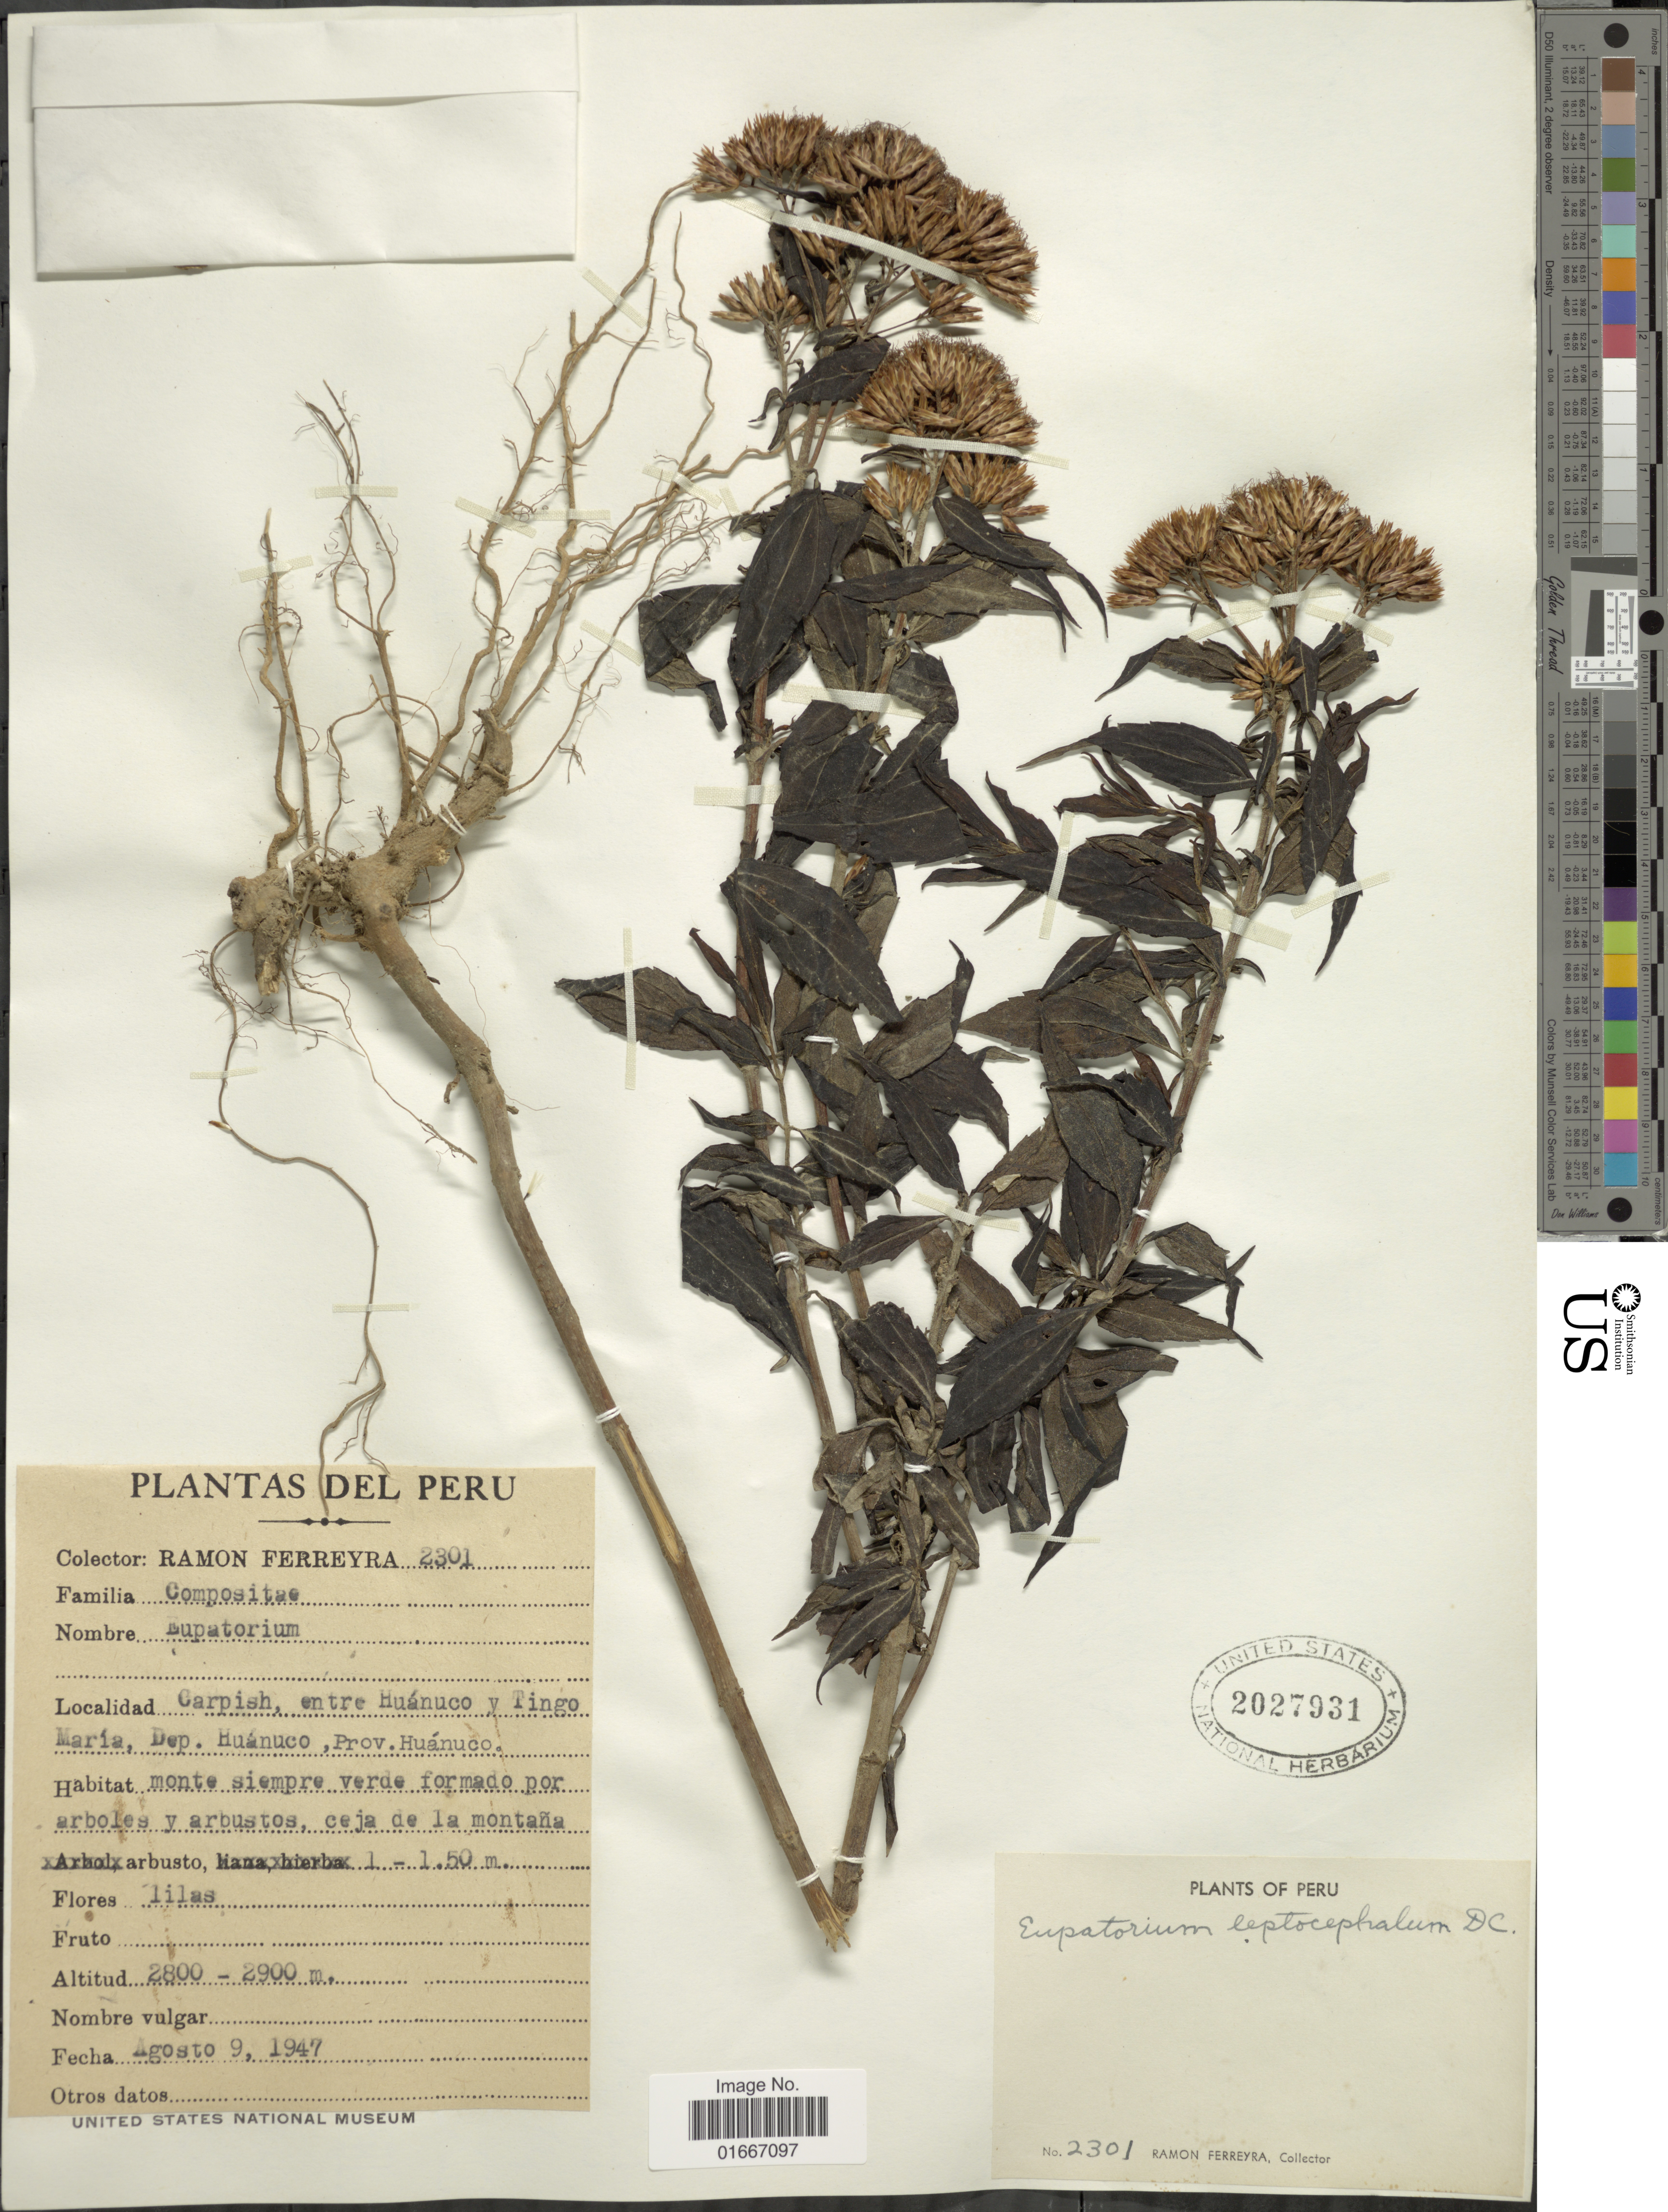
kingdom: Plantae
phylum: Tracheophyta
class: Magnoliopsida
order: Asterales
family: Asteraceae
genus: Chromolaena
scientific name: Chromolaena leptocephala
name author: (DC.) R.M. King & H. Rob.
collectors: R. A. Ferreyra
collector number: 2301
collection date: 1947-08-09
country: Peru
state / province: Huánuco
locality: Carpish, entre Huanuco y Tingo Maria. Dep. Huanuco, Prov. Huanuco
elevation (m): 2800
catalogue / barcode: US 2027931